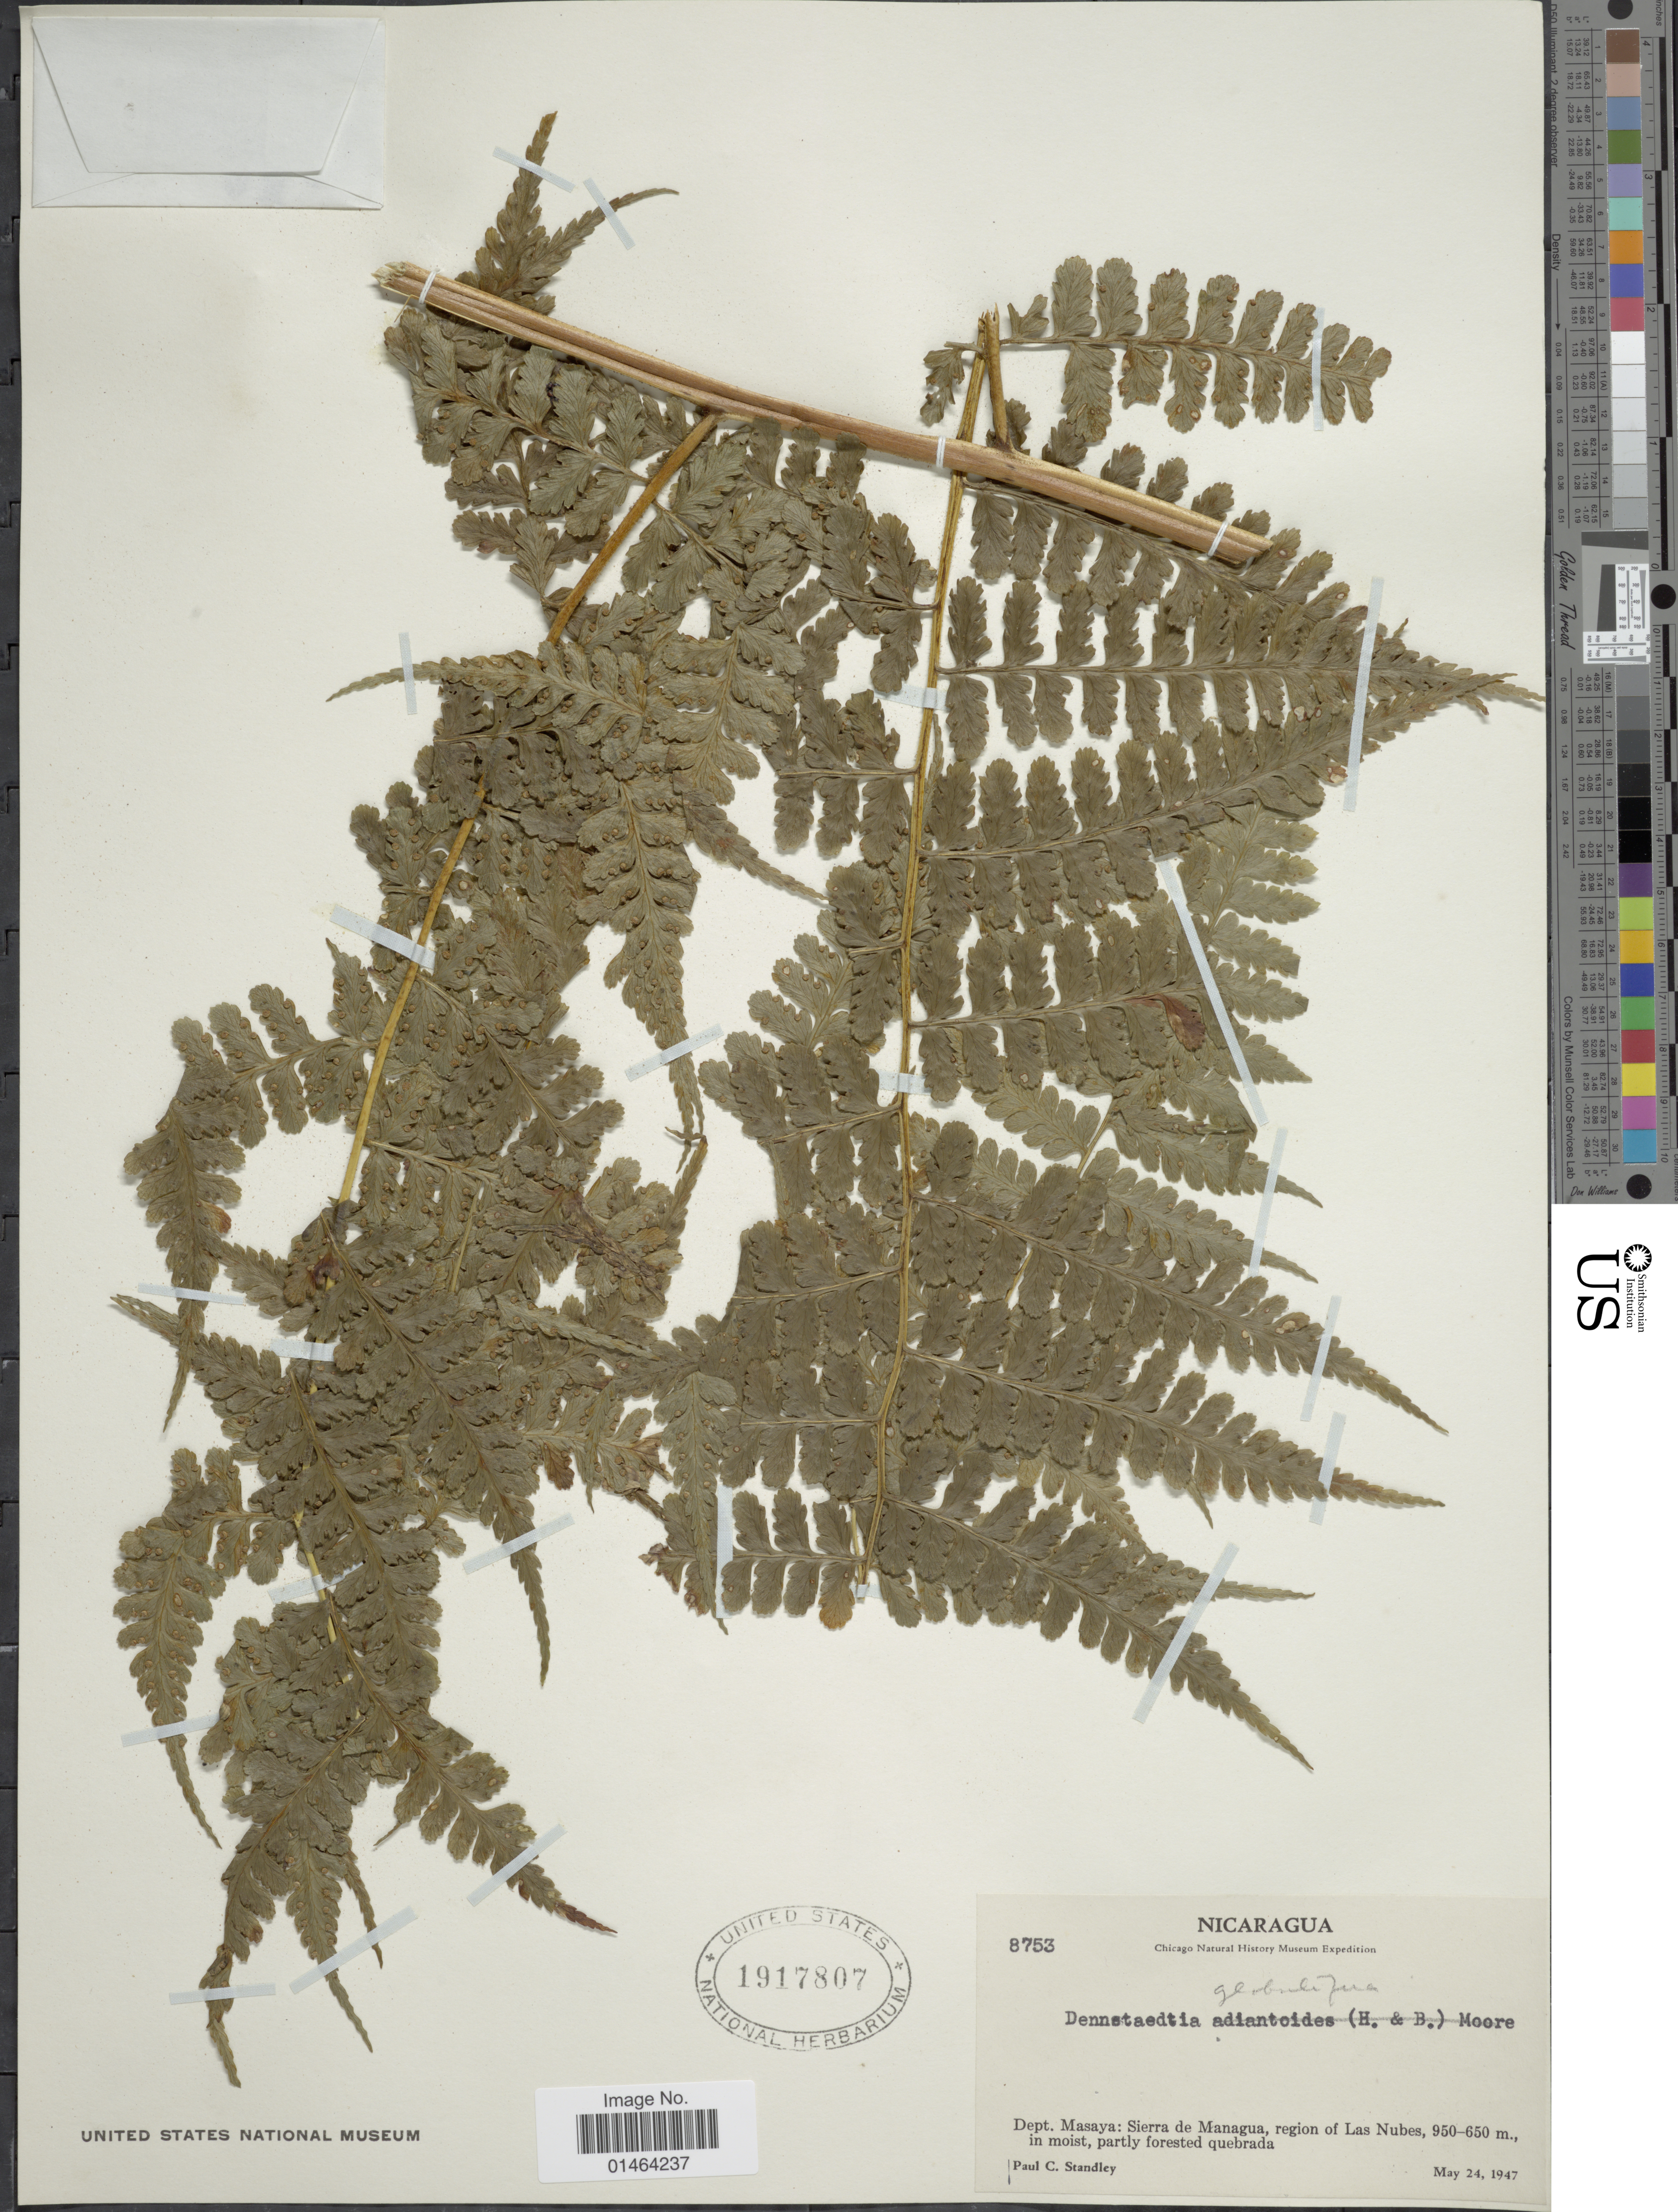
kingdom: Plantae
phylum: Tracheophyta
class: Polypodiopsida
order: Polypodiales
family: Dennstaedtiaceae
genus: Dennstaedtia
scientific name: Dennstaedtia globulifera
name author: (Poir.) Hieron.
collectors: P. C. Standley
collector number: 8753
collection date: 1947-05-24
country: Nicaragua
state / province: Masaya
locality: Sierra de Managua, region of Las Nubes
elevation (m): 650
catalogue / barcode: US 1917807